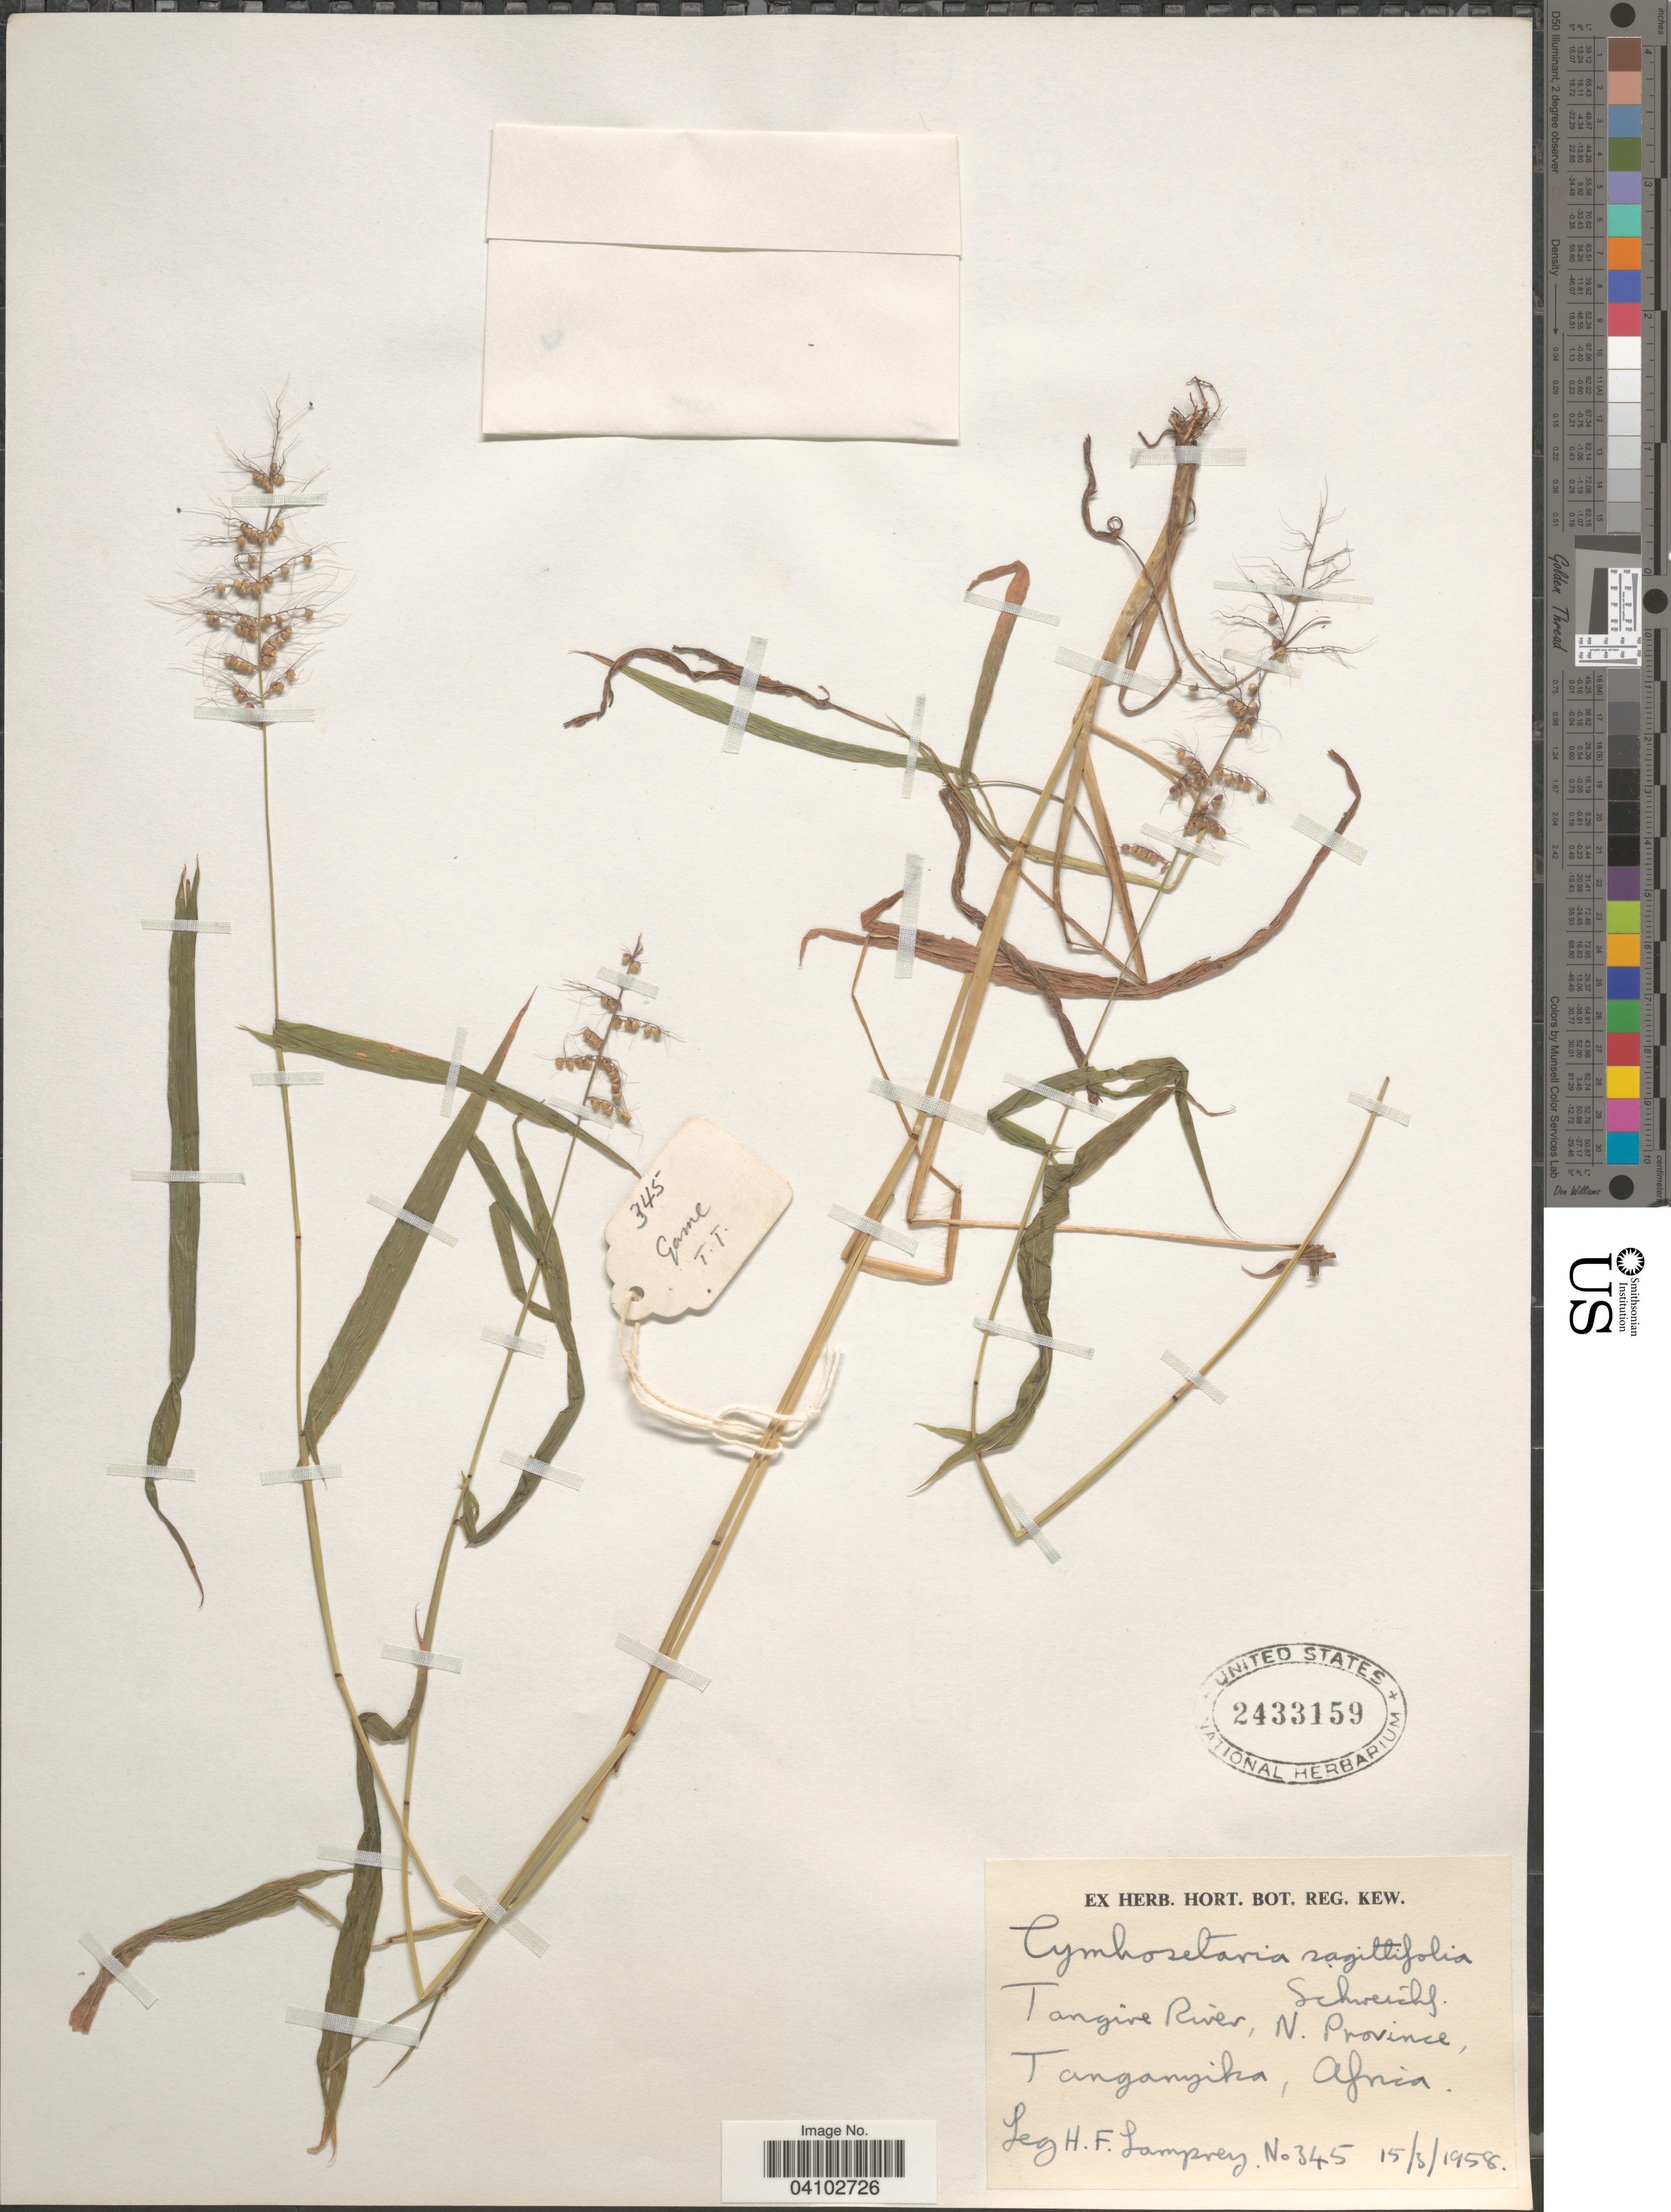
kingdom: Plantae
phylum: Tracheophyta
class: Liliopsida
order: Poales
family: Poaceae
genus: Setaria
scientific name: Setaria sagittifolia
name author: (A. Rich.) Walp.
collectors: H. Lamprey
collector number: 345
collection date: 1958-03-15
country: Tanzania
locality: Tangine [interpreted] River, N. Province.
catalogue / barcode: US 2433159